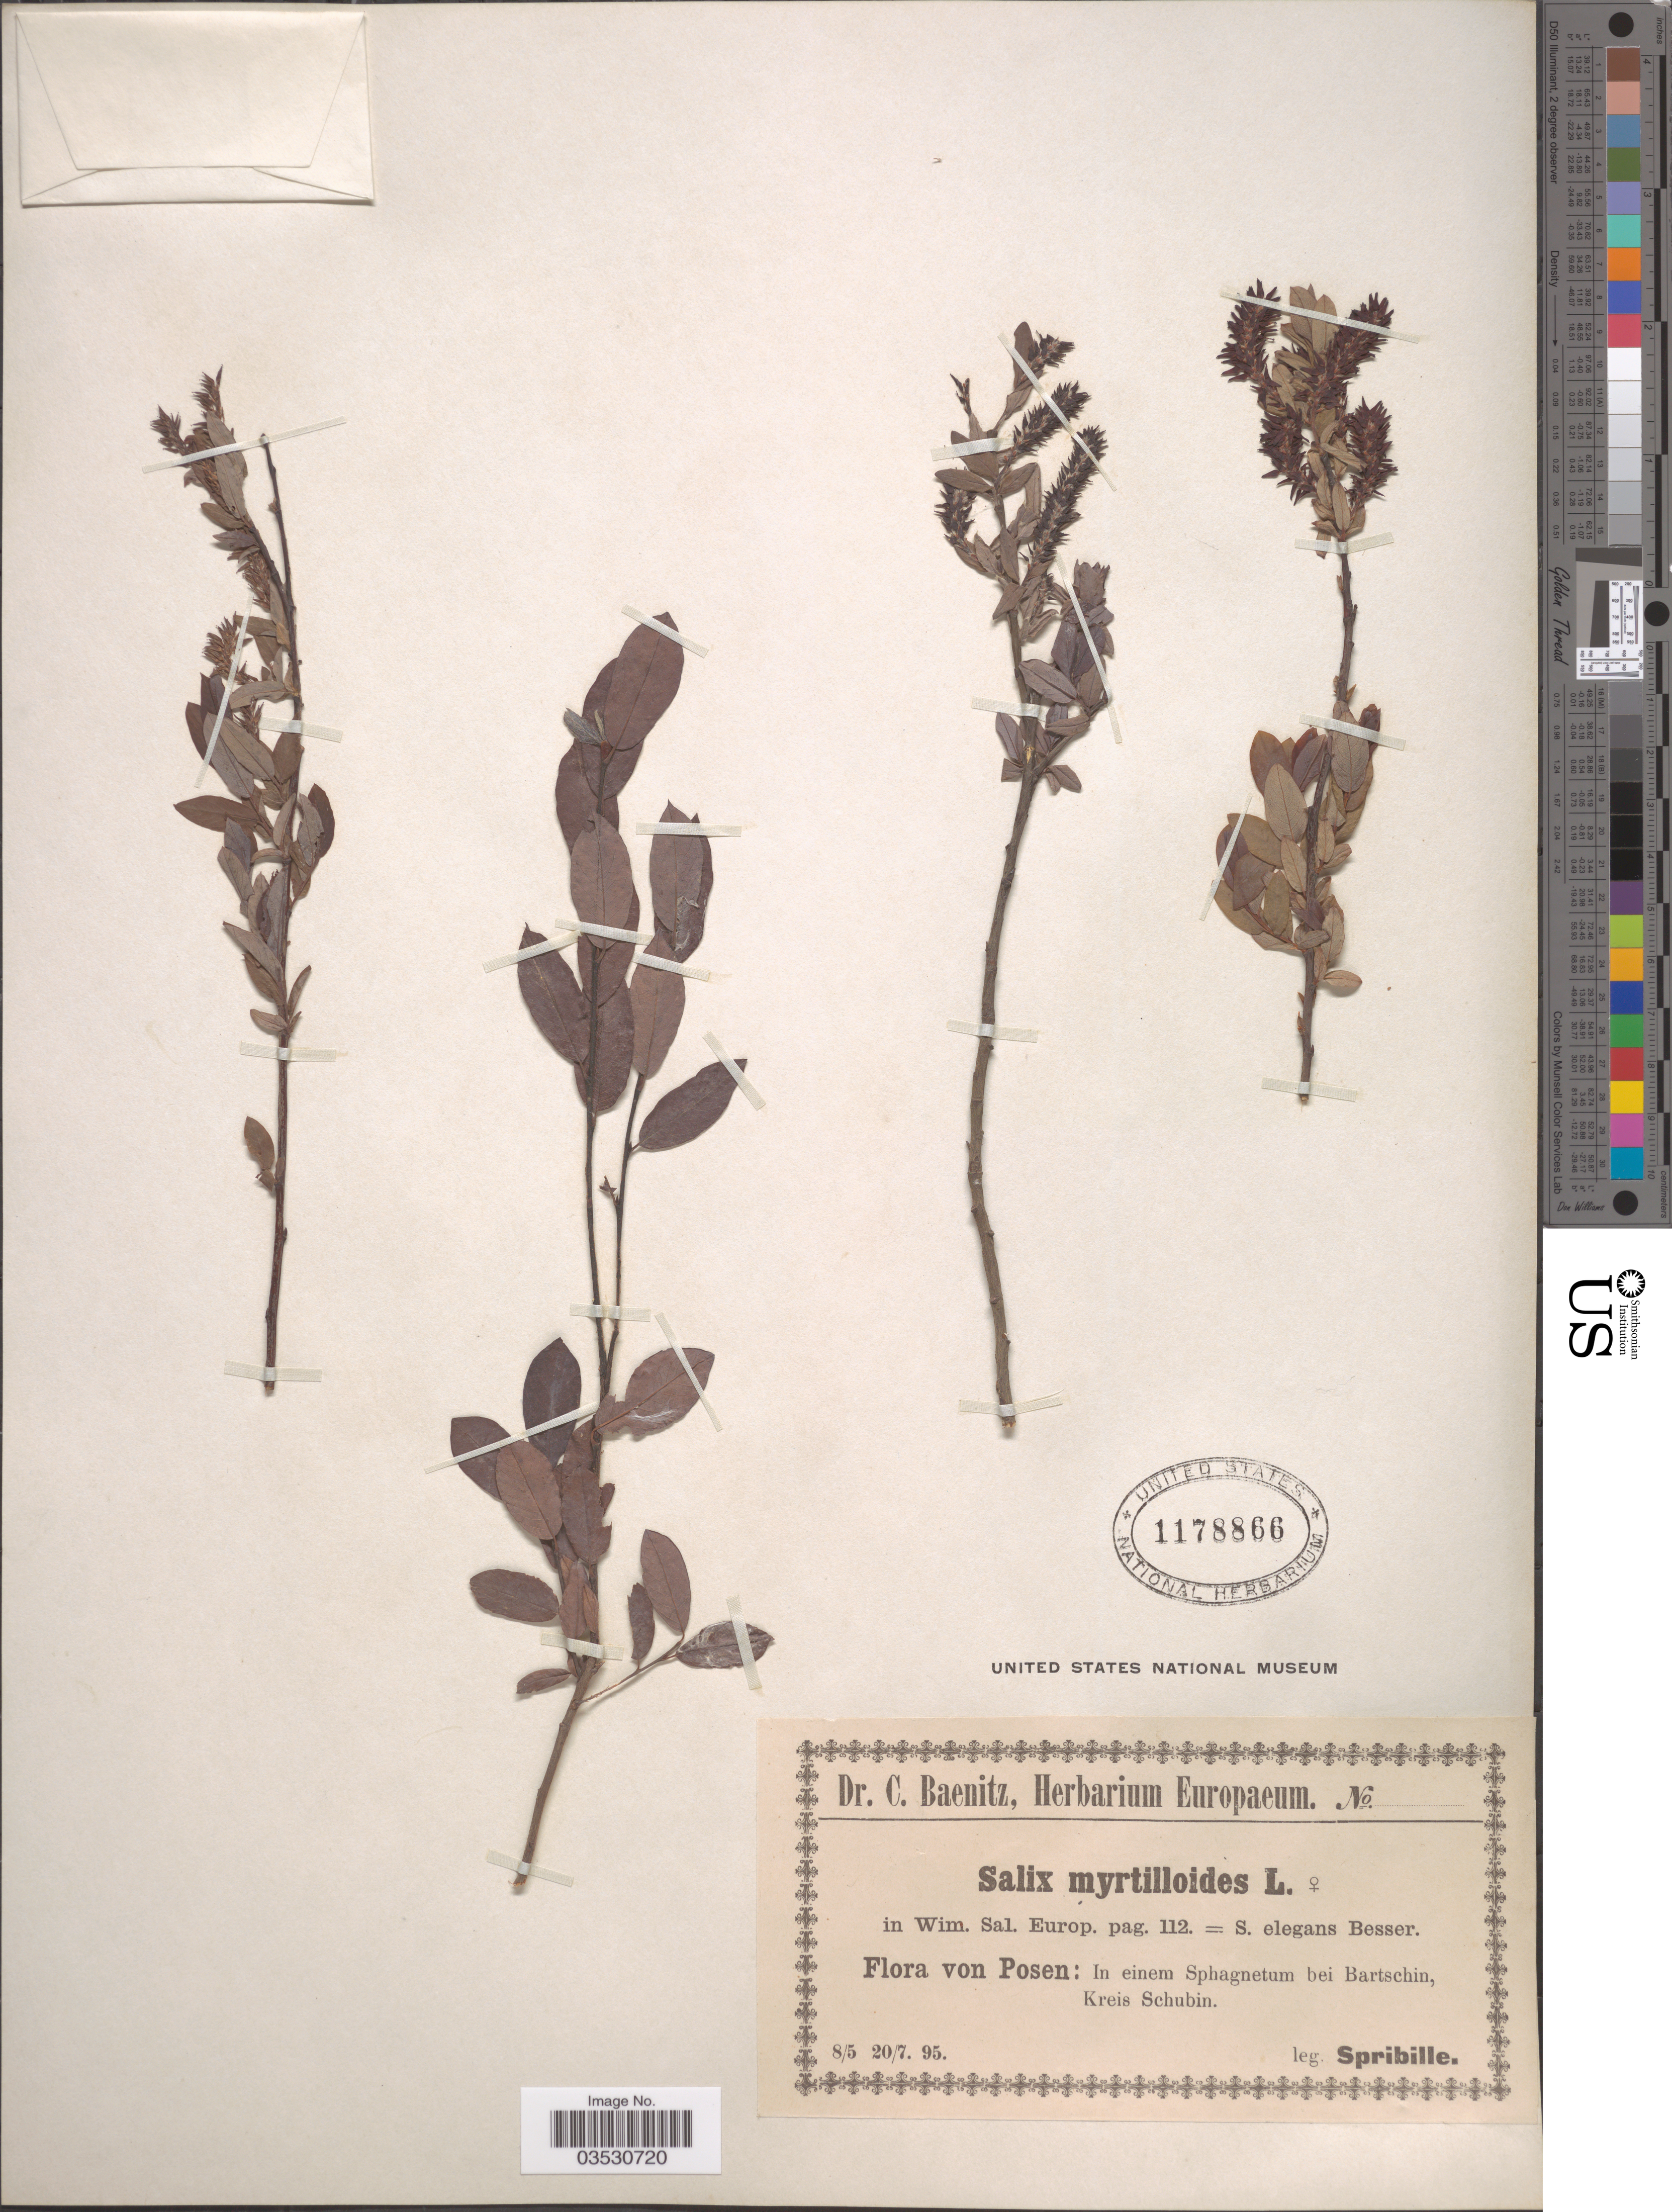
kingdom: Plantae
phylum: Tracheophyta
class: Magnoliopsida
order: Malpighiales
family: Salicaceae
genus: Salix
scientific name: Salix myrtilloides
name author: L.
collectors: Spribille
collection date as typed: Transcribed d/m/y: 8/5/95 to 20/7/95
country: Poland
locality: Posen: bei Bartschin, Kreis Schubin.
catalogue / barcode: US 1178866